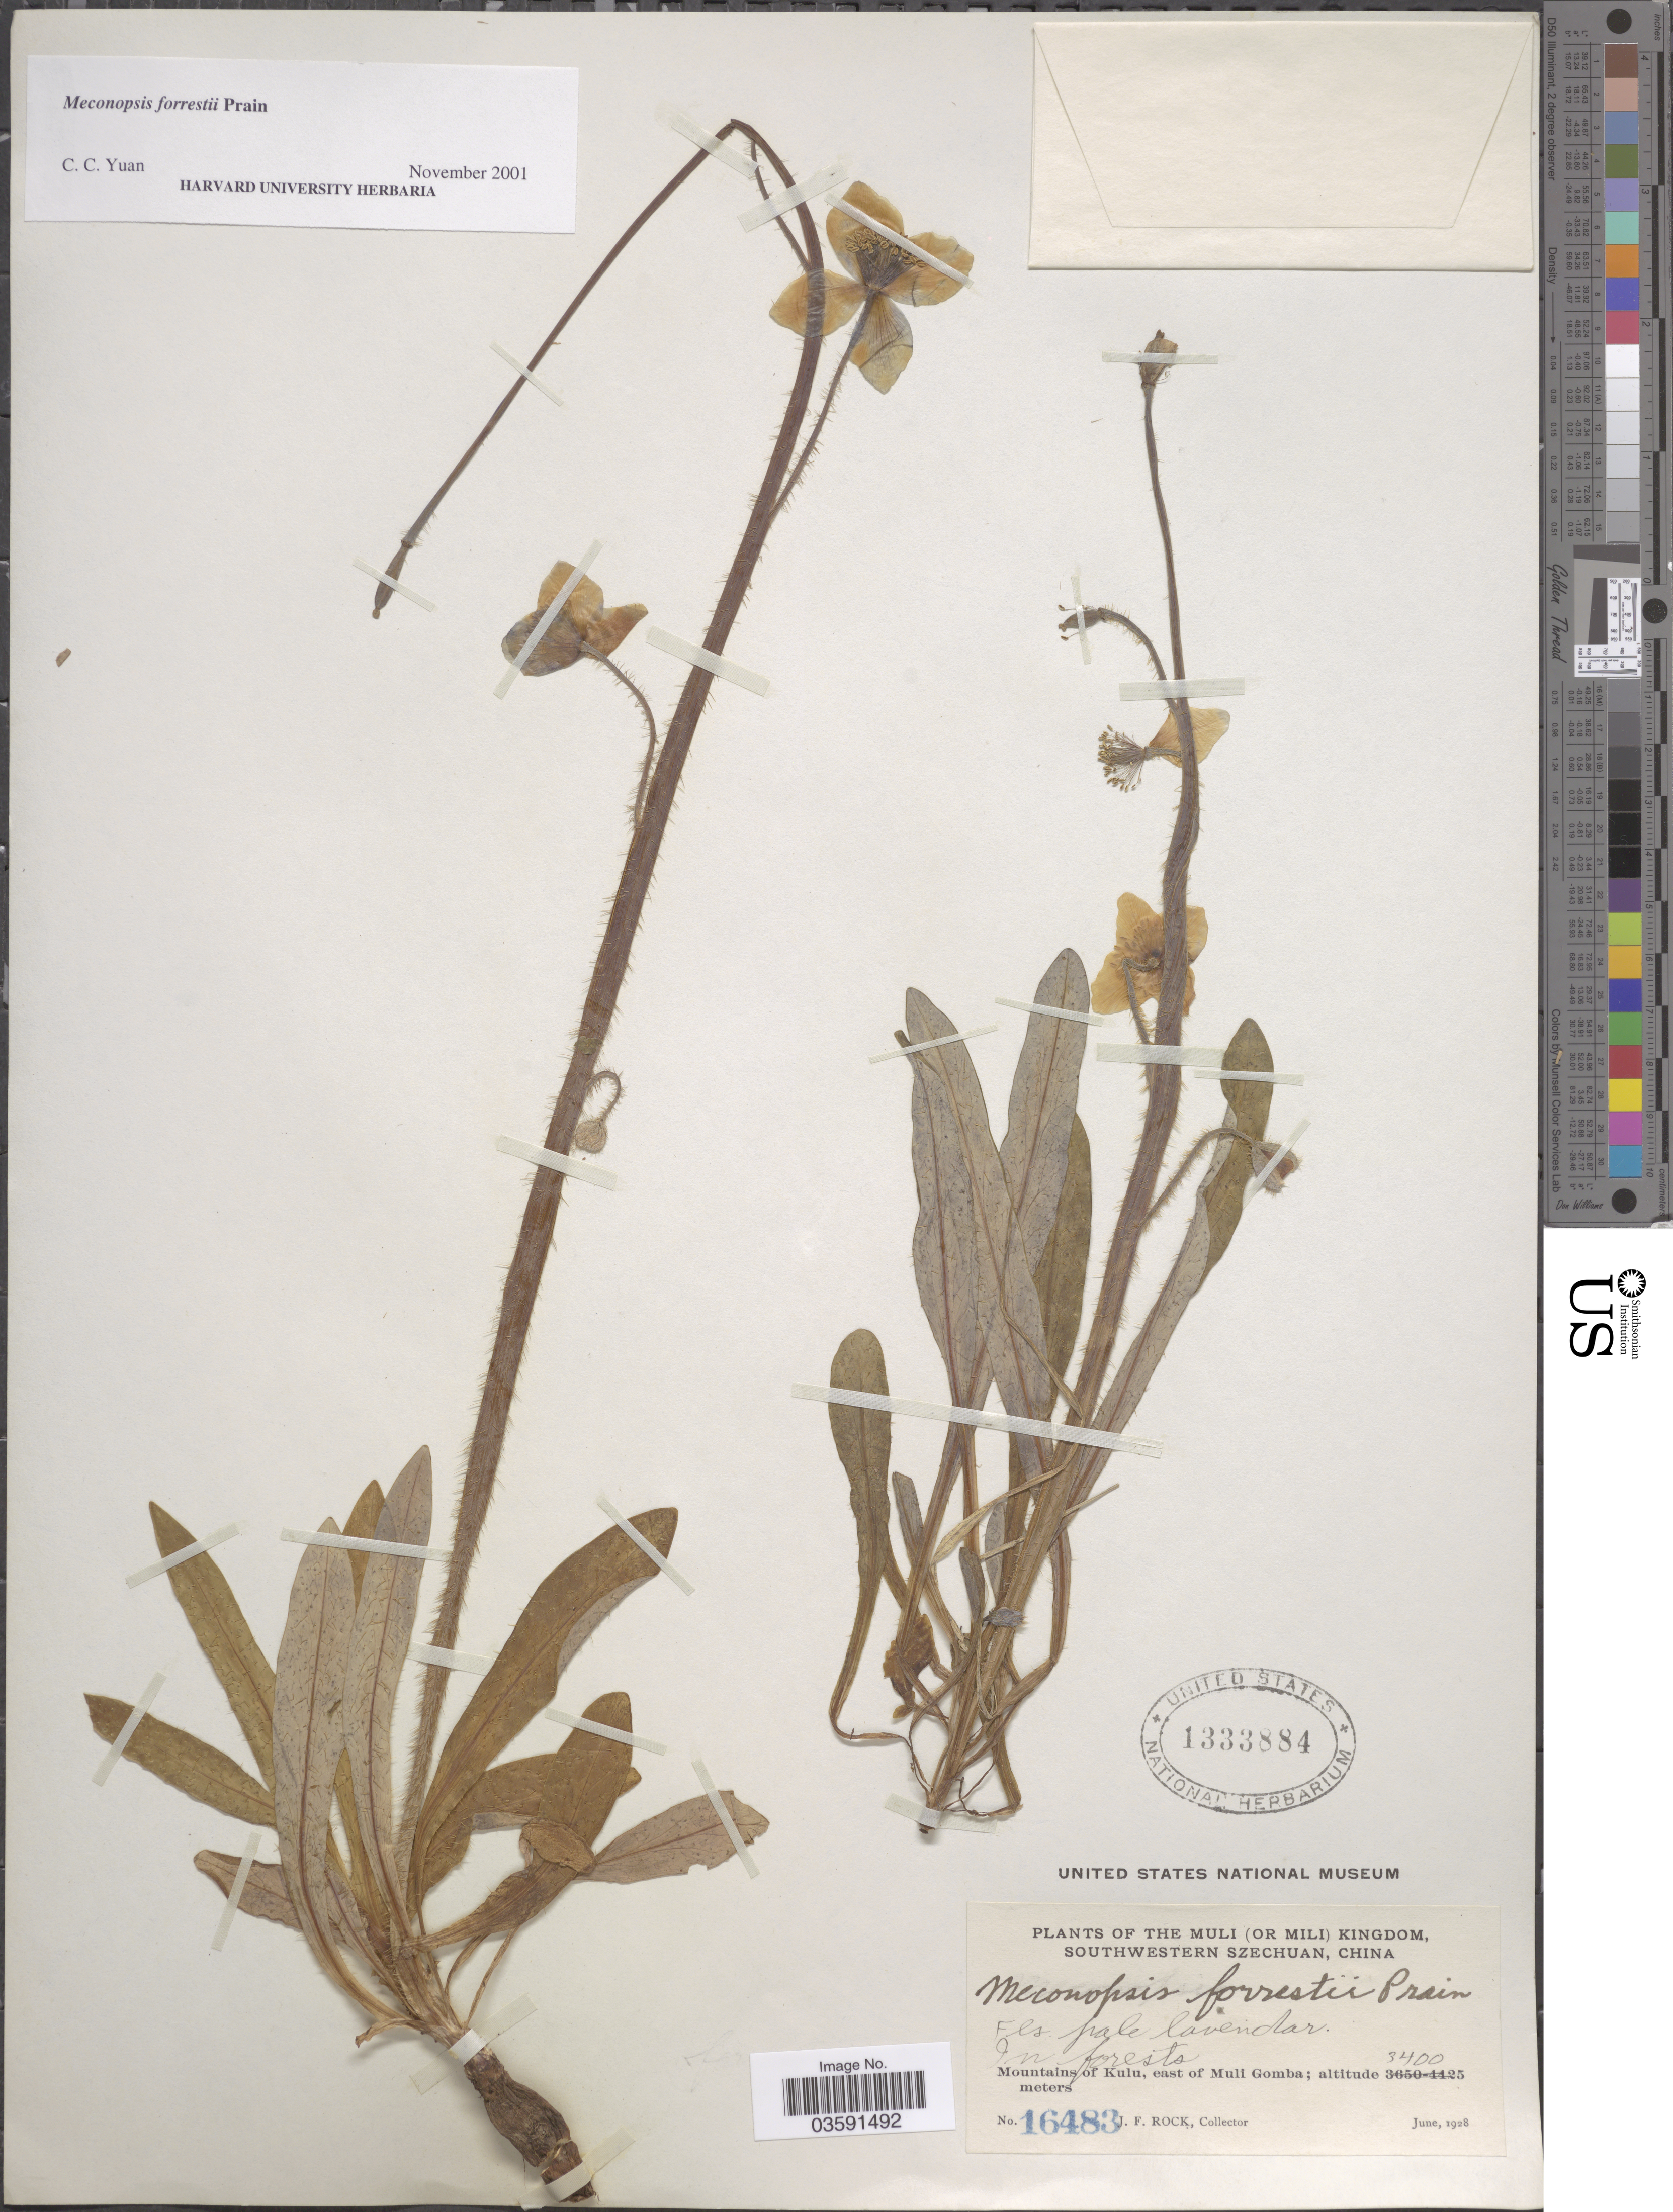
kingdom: Plantae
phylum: Tracheophyta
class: Magnoliopsida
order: Ranunculales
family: Papaveraceae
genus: Meconopsis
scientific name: Meconopsis forrestii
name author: Prain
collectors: J. Rock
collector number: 16483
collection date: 1928-06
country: China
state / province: Sichuan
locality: The Muli (or Mili) Kingdom, Southwestern Szechuan. Mountains of Kulu, east of Muli Gomba.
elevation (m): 3400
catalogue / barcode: US 1333884